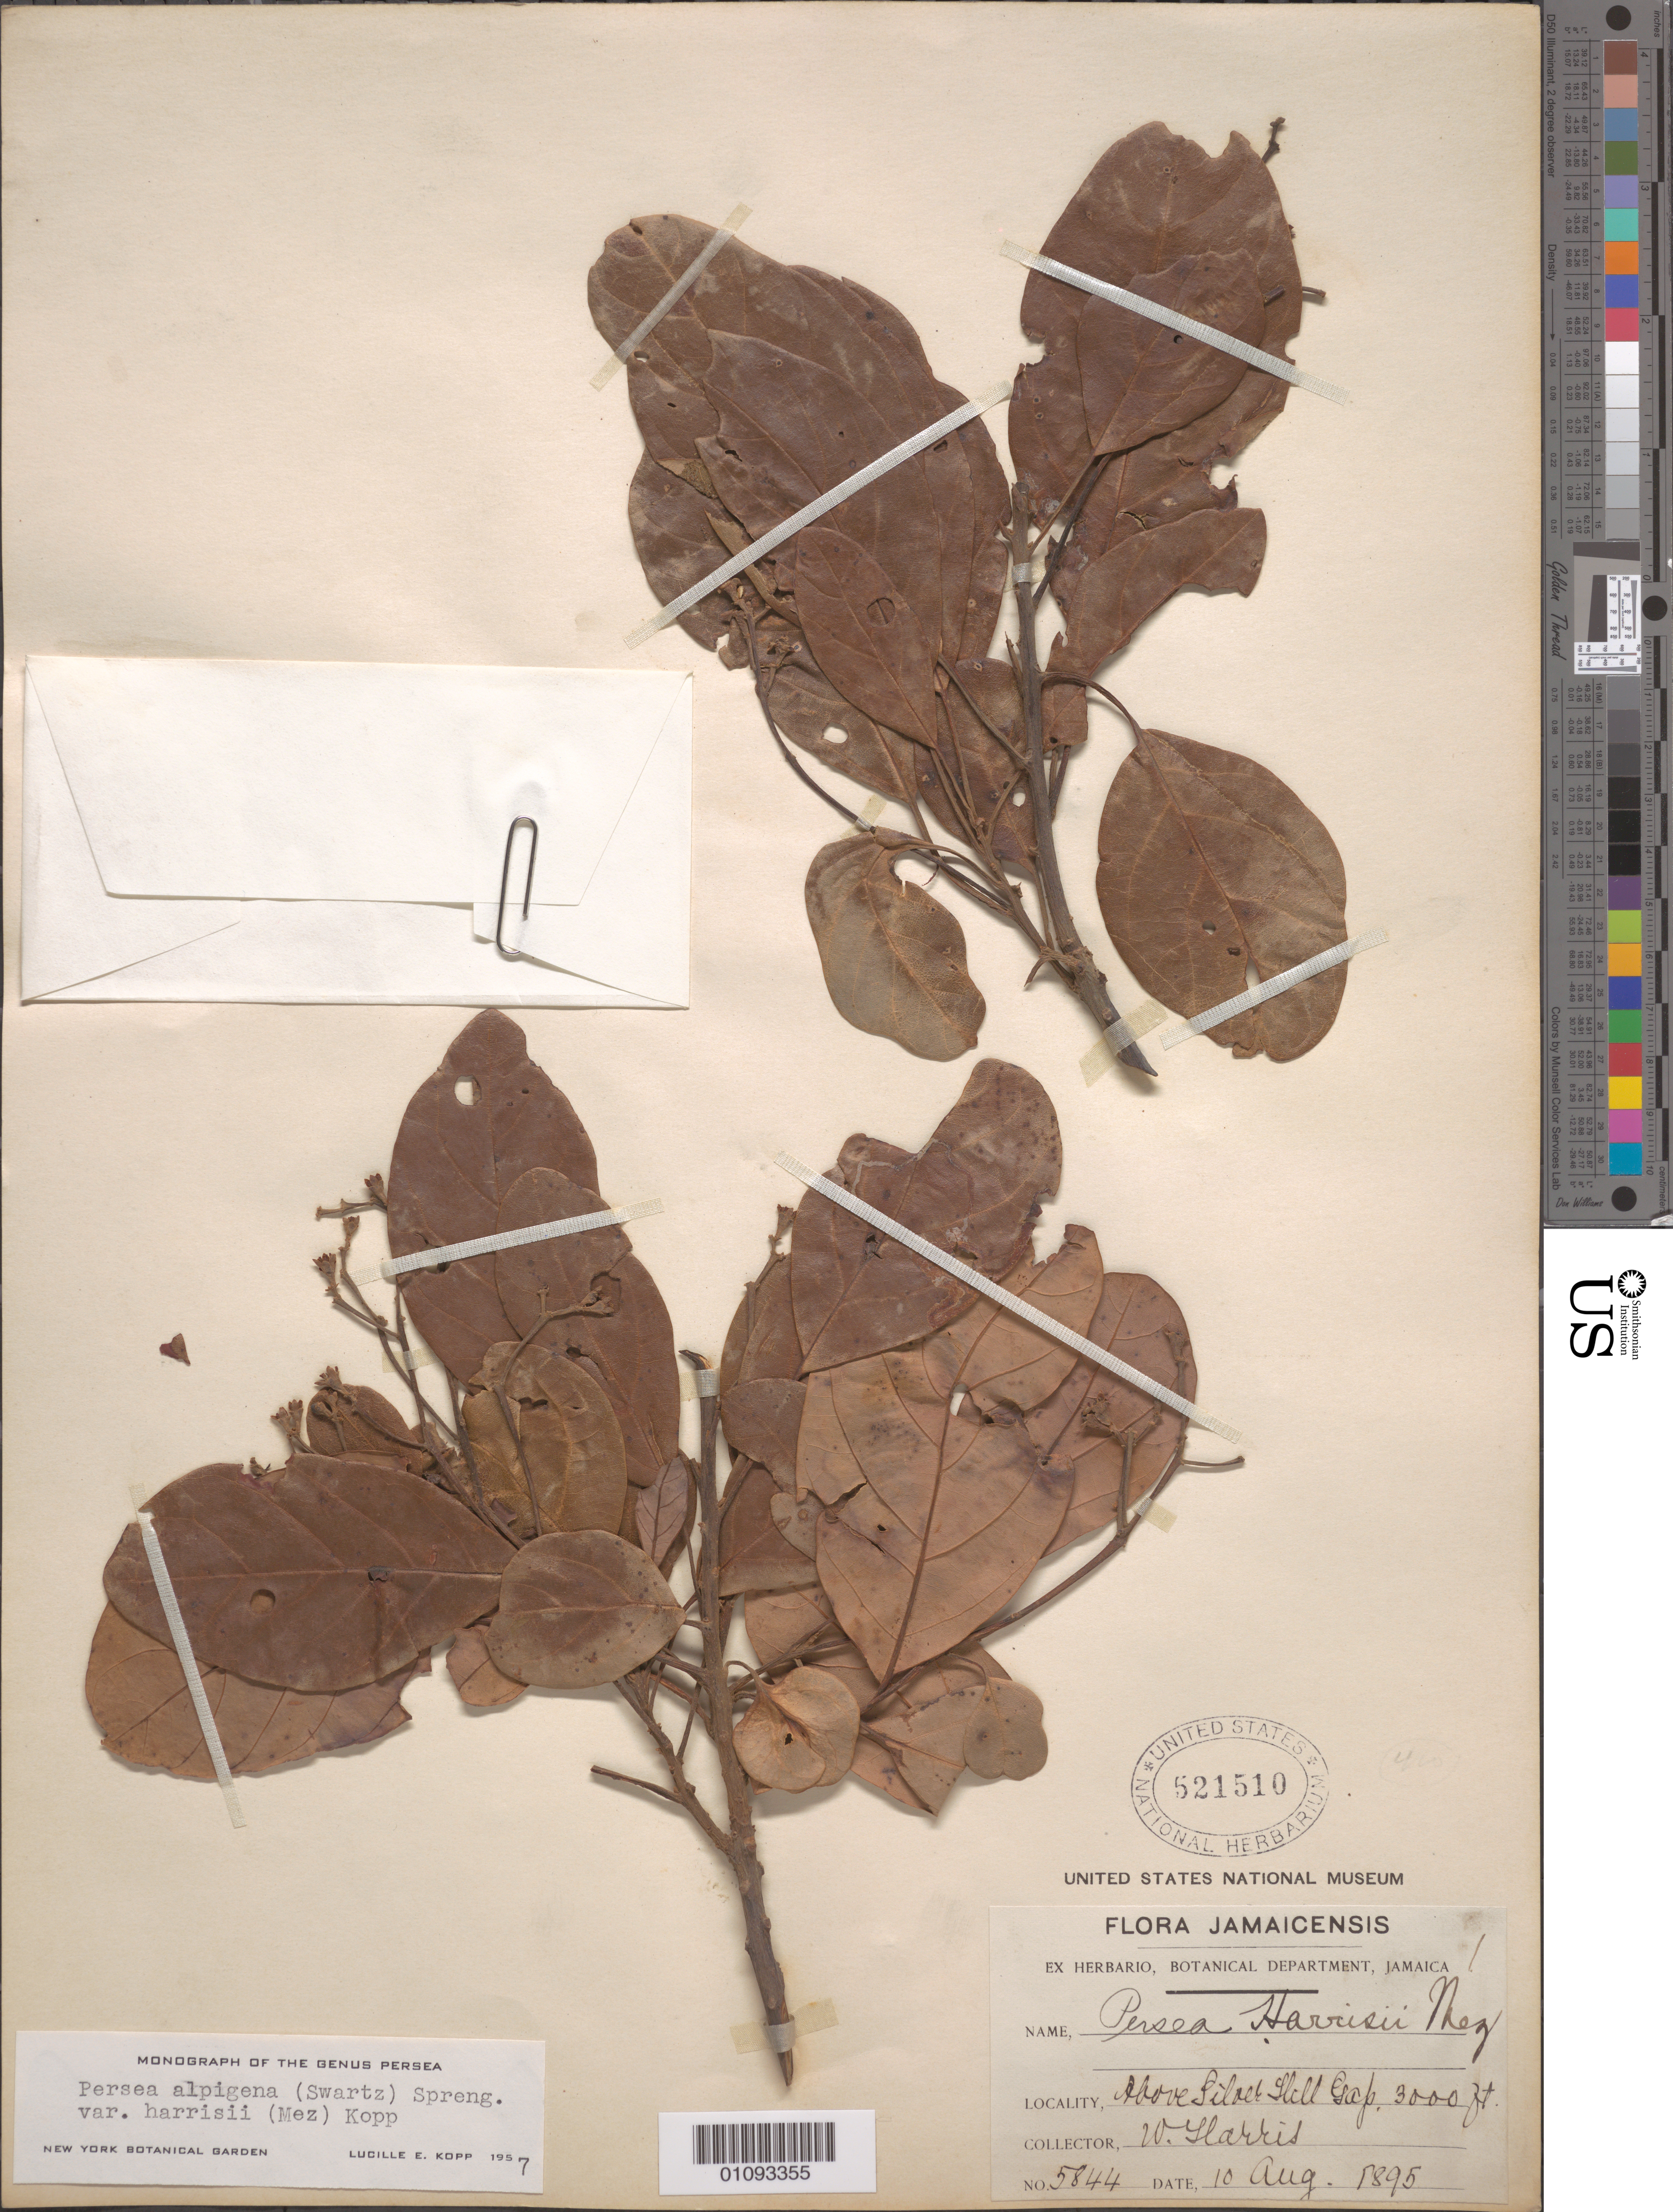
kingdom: Plantae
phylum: Tracheophyta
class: Magnoliopsida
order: Laurales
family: Lauraceae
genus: Persea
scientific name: Persea alpigena var. harrisii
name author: (Mez) L.E. Kopp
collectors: W. Harris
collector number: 5844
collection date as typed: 10 Aug 1895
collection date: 1895-08-10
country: Jamaica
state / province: Saint Andrew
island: Jamaica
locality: Above Silver Hill Gap.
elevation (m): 914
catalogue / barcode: US 521510